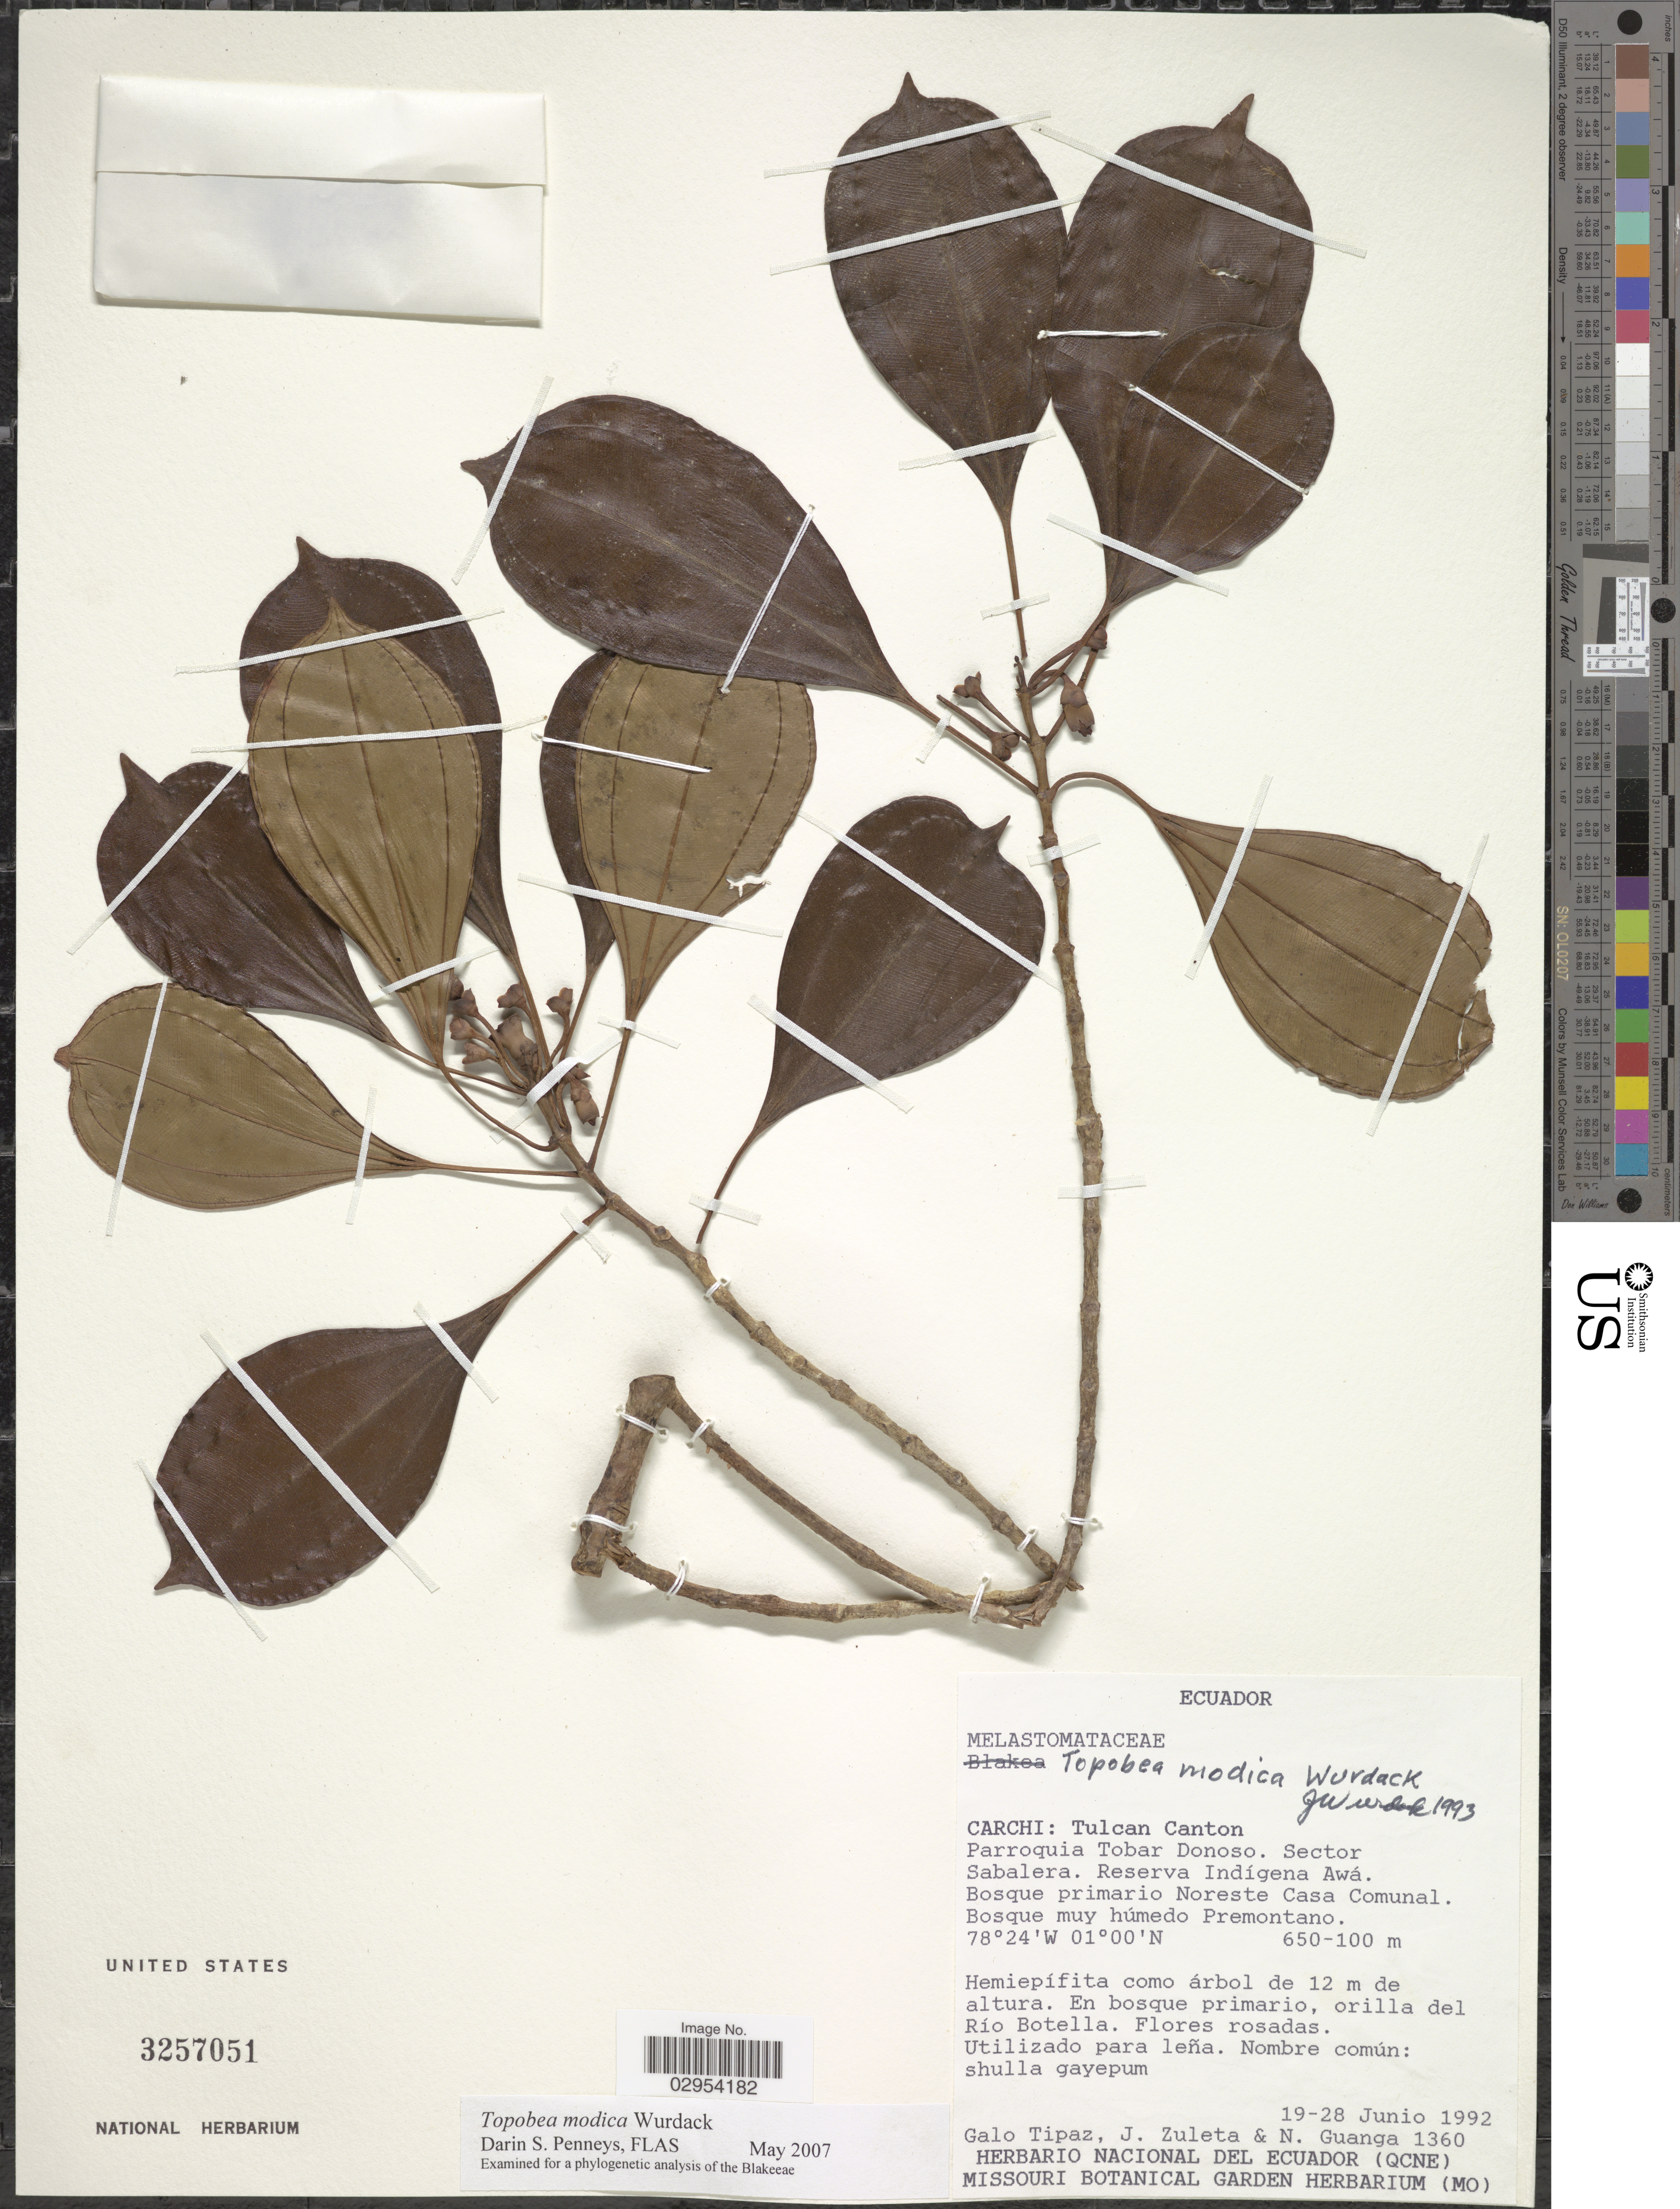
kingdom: Plantae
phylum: Tracheophyta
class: Magnoliopsida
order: Myrtales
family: Melastomataceae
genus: Topobea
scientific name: Topobea modica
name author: Wurdack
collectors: G. Tipaz, J. Zuleta & N. Guanga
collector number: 1360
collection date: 1992-06-19/1992-06-28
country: Ecuador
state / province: Carchi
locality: Tulcan Canton, Parroquia Tobar Donoso. Sector Sabalera. Reserva Indígena Awá. Bosque primario Noreste Casa Comunal.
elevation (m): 100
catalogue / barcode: US 3257051